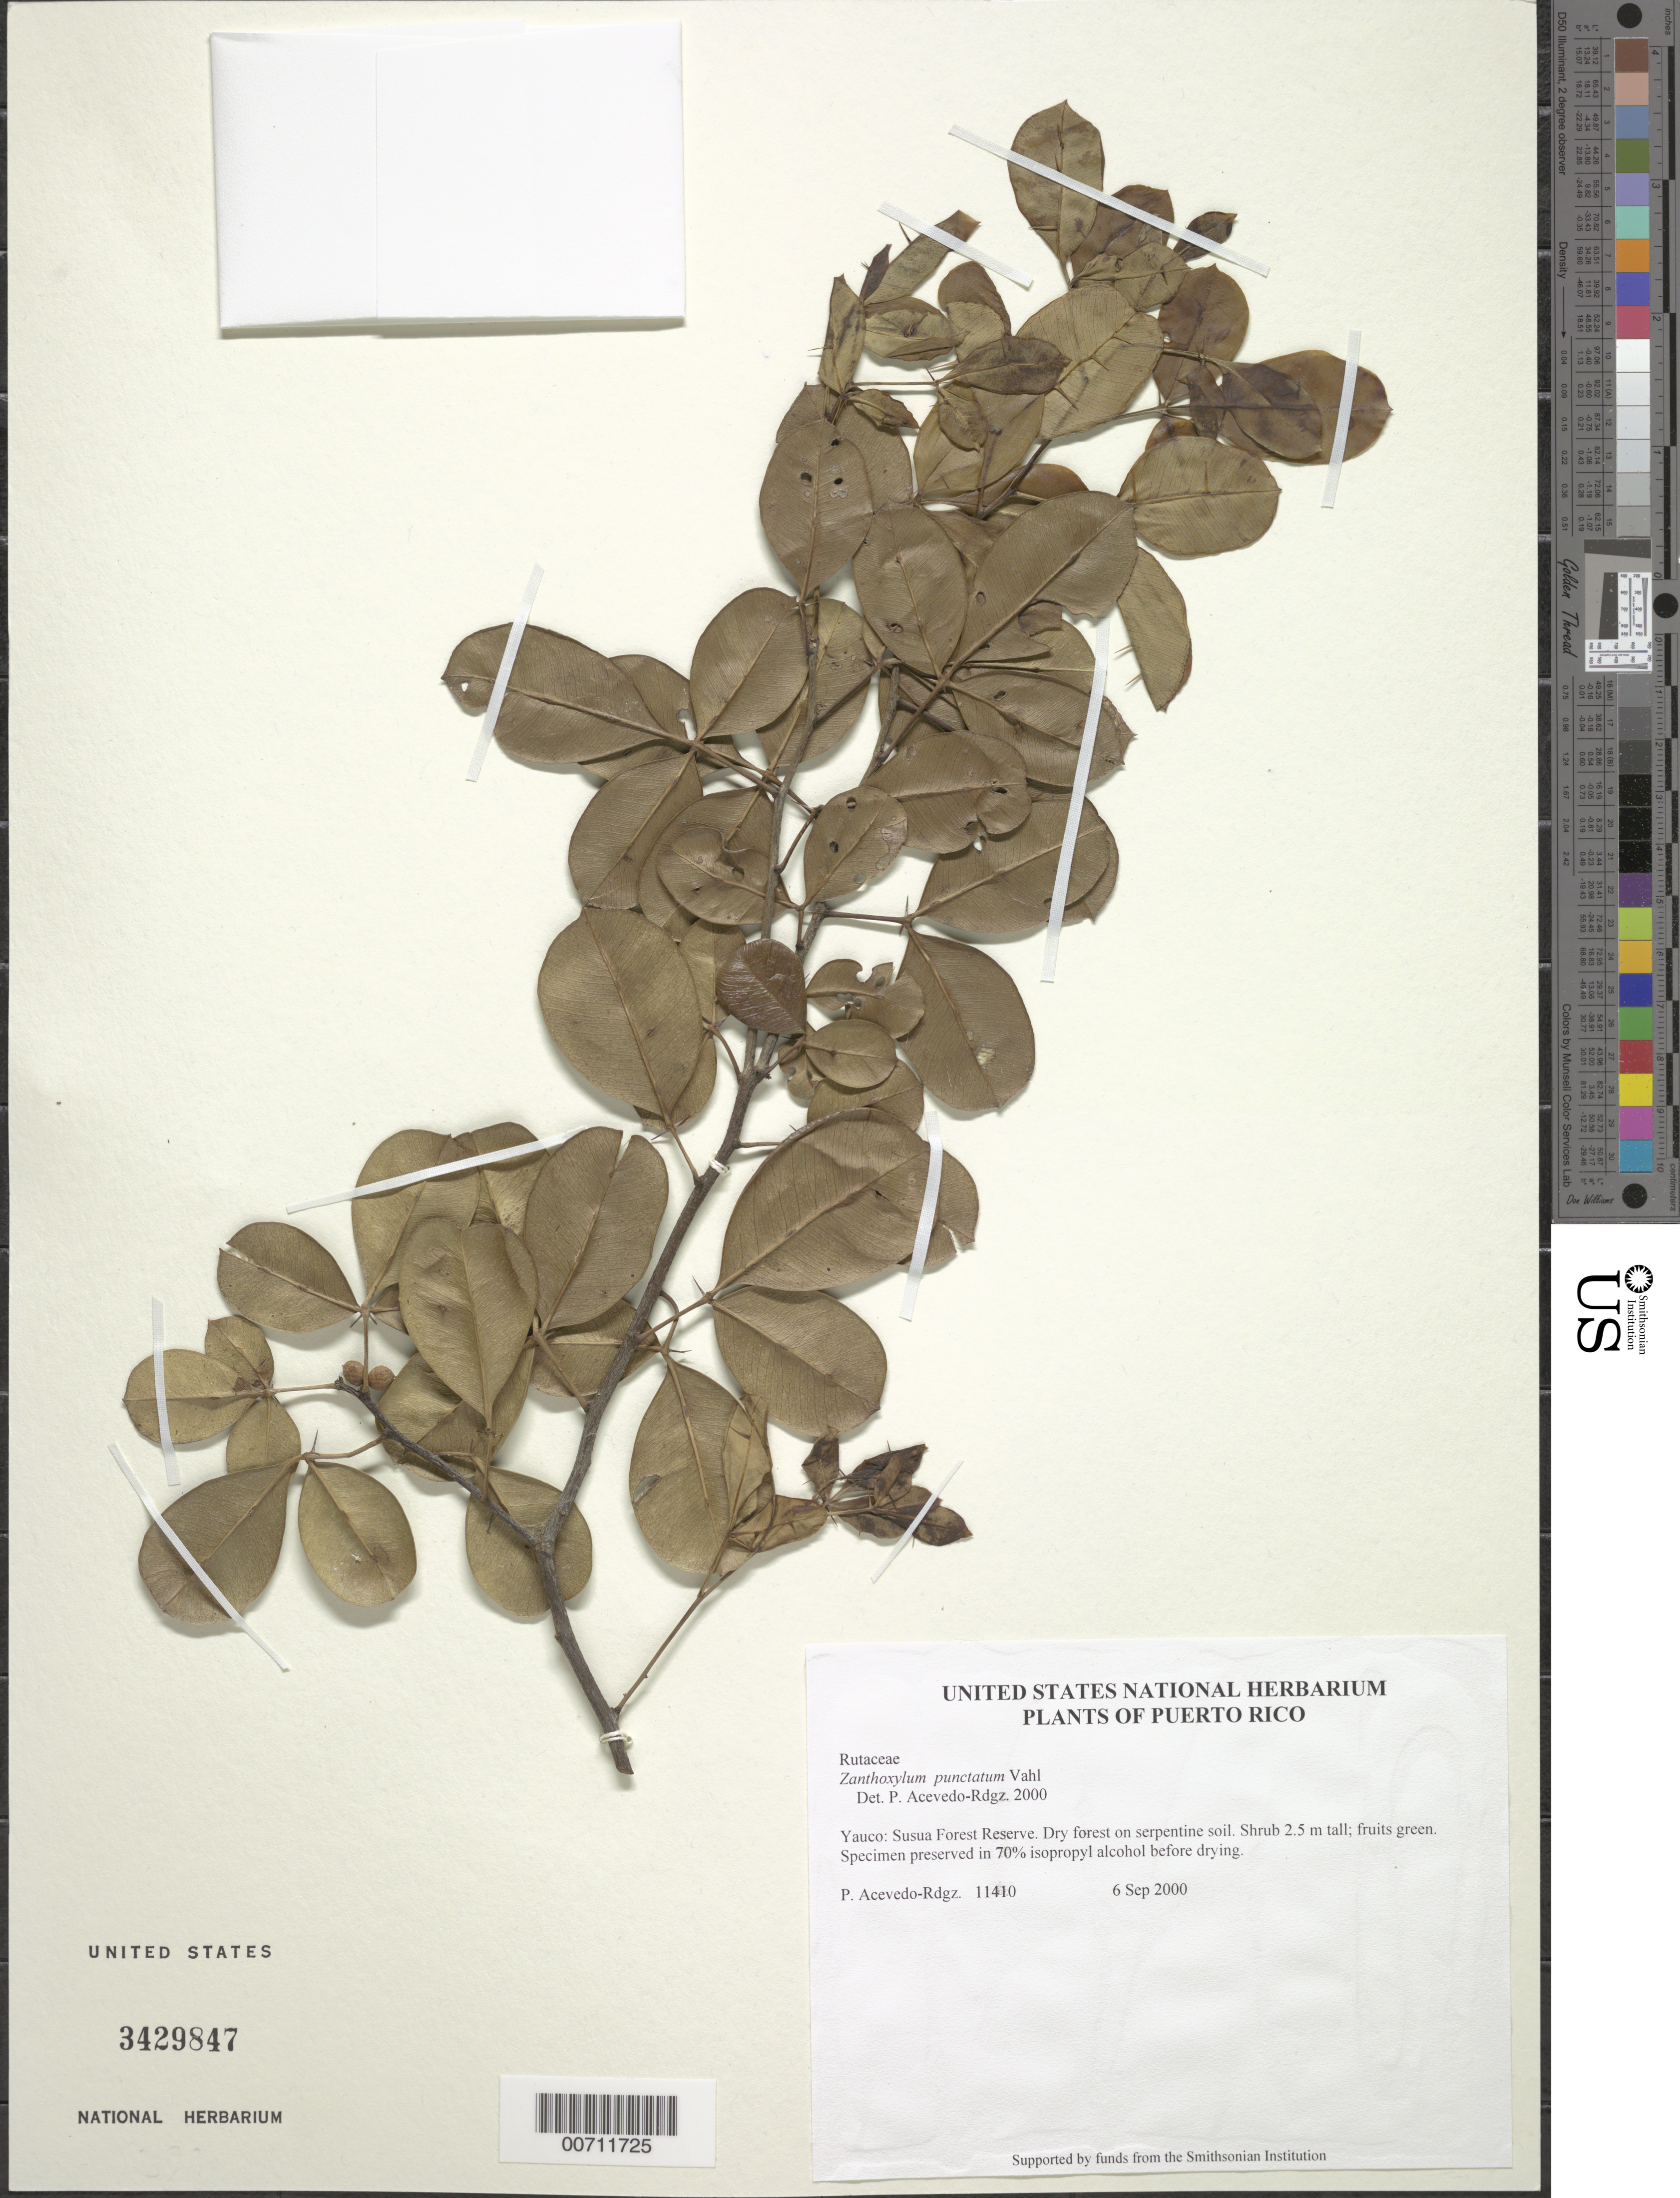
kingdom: Plantae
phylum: Tracheophyta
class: Magnoliopsida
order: Sapindales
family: Rutaceae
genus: Zanthoxylum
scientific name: Zanthoxylum punctatum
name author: Vahl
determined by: Acevedo-Rodríguez, P., (BOT), Smithsonian Institution - National Museum of Natural History (UNITED STATES)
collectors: P. Acevedo-Rodr.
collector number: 11410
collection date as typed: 06 Sep 2000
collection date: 2000-09-06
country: Puerto Rico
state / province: Yauco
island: Puerto Rico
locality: Yauco: Susua Forest Reserve.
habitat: Dry forest on serpentine soil.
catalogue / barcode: US 3429847